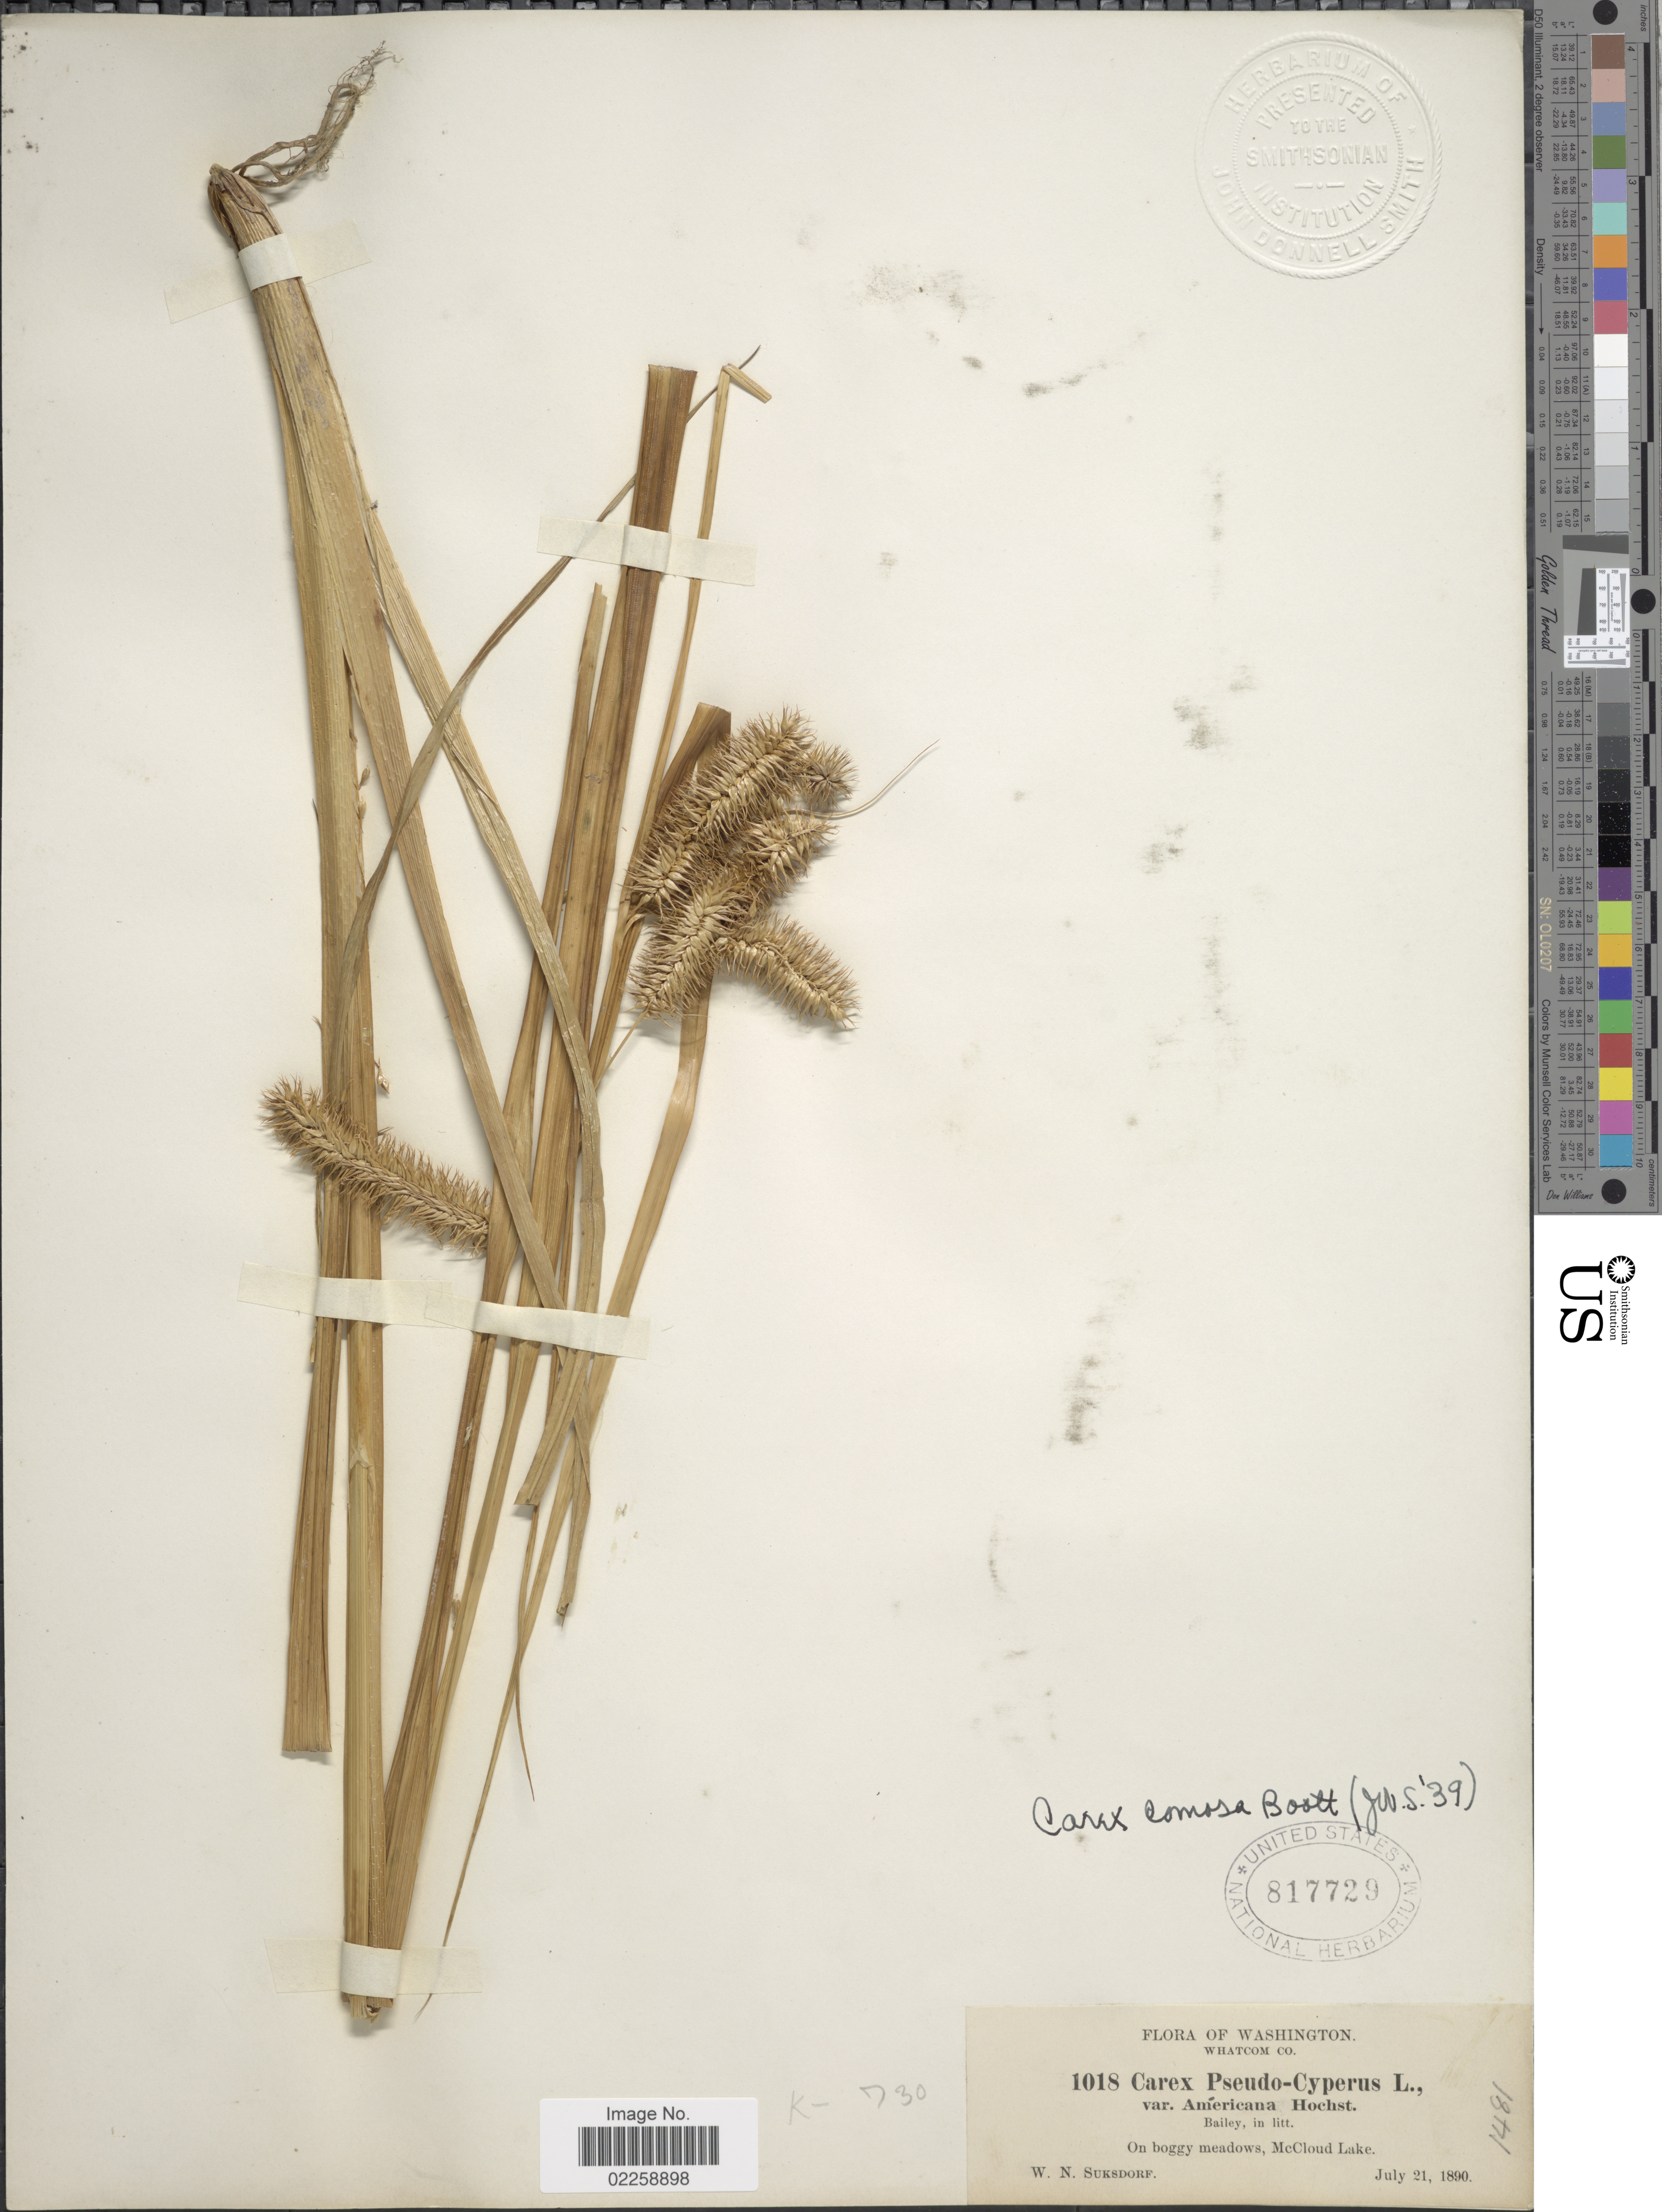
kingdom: Plantae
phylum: Tracheophyta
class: Liliopsida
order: Poales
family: Cyperaceae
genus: Carex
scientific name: Carex comosa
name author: Boott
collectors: W. N. Suksdorf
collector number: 1018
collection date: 1890-07-21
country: United States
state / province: Washington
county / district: Whatcom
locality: Whatcom Co., McCloud Lake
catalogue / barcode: US 817729